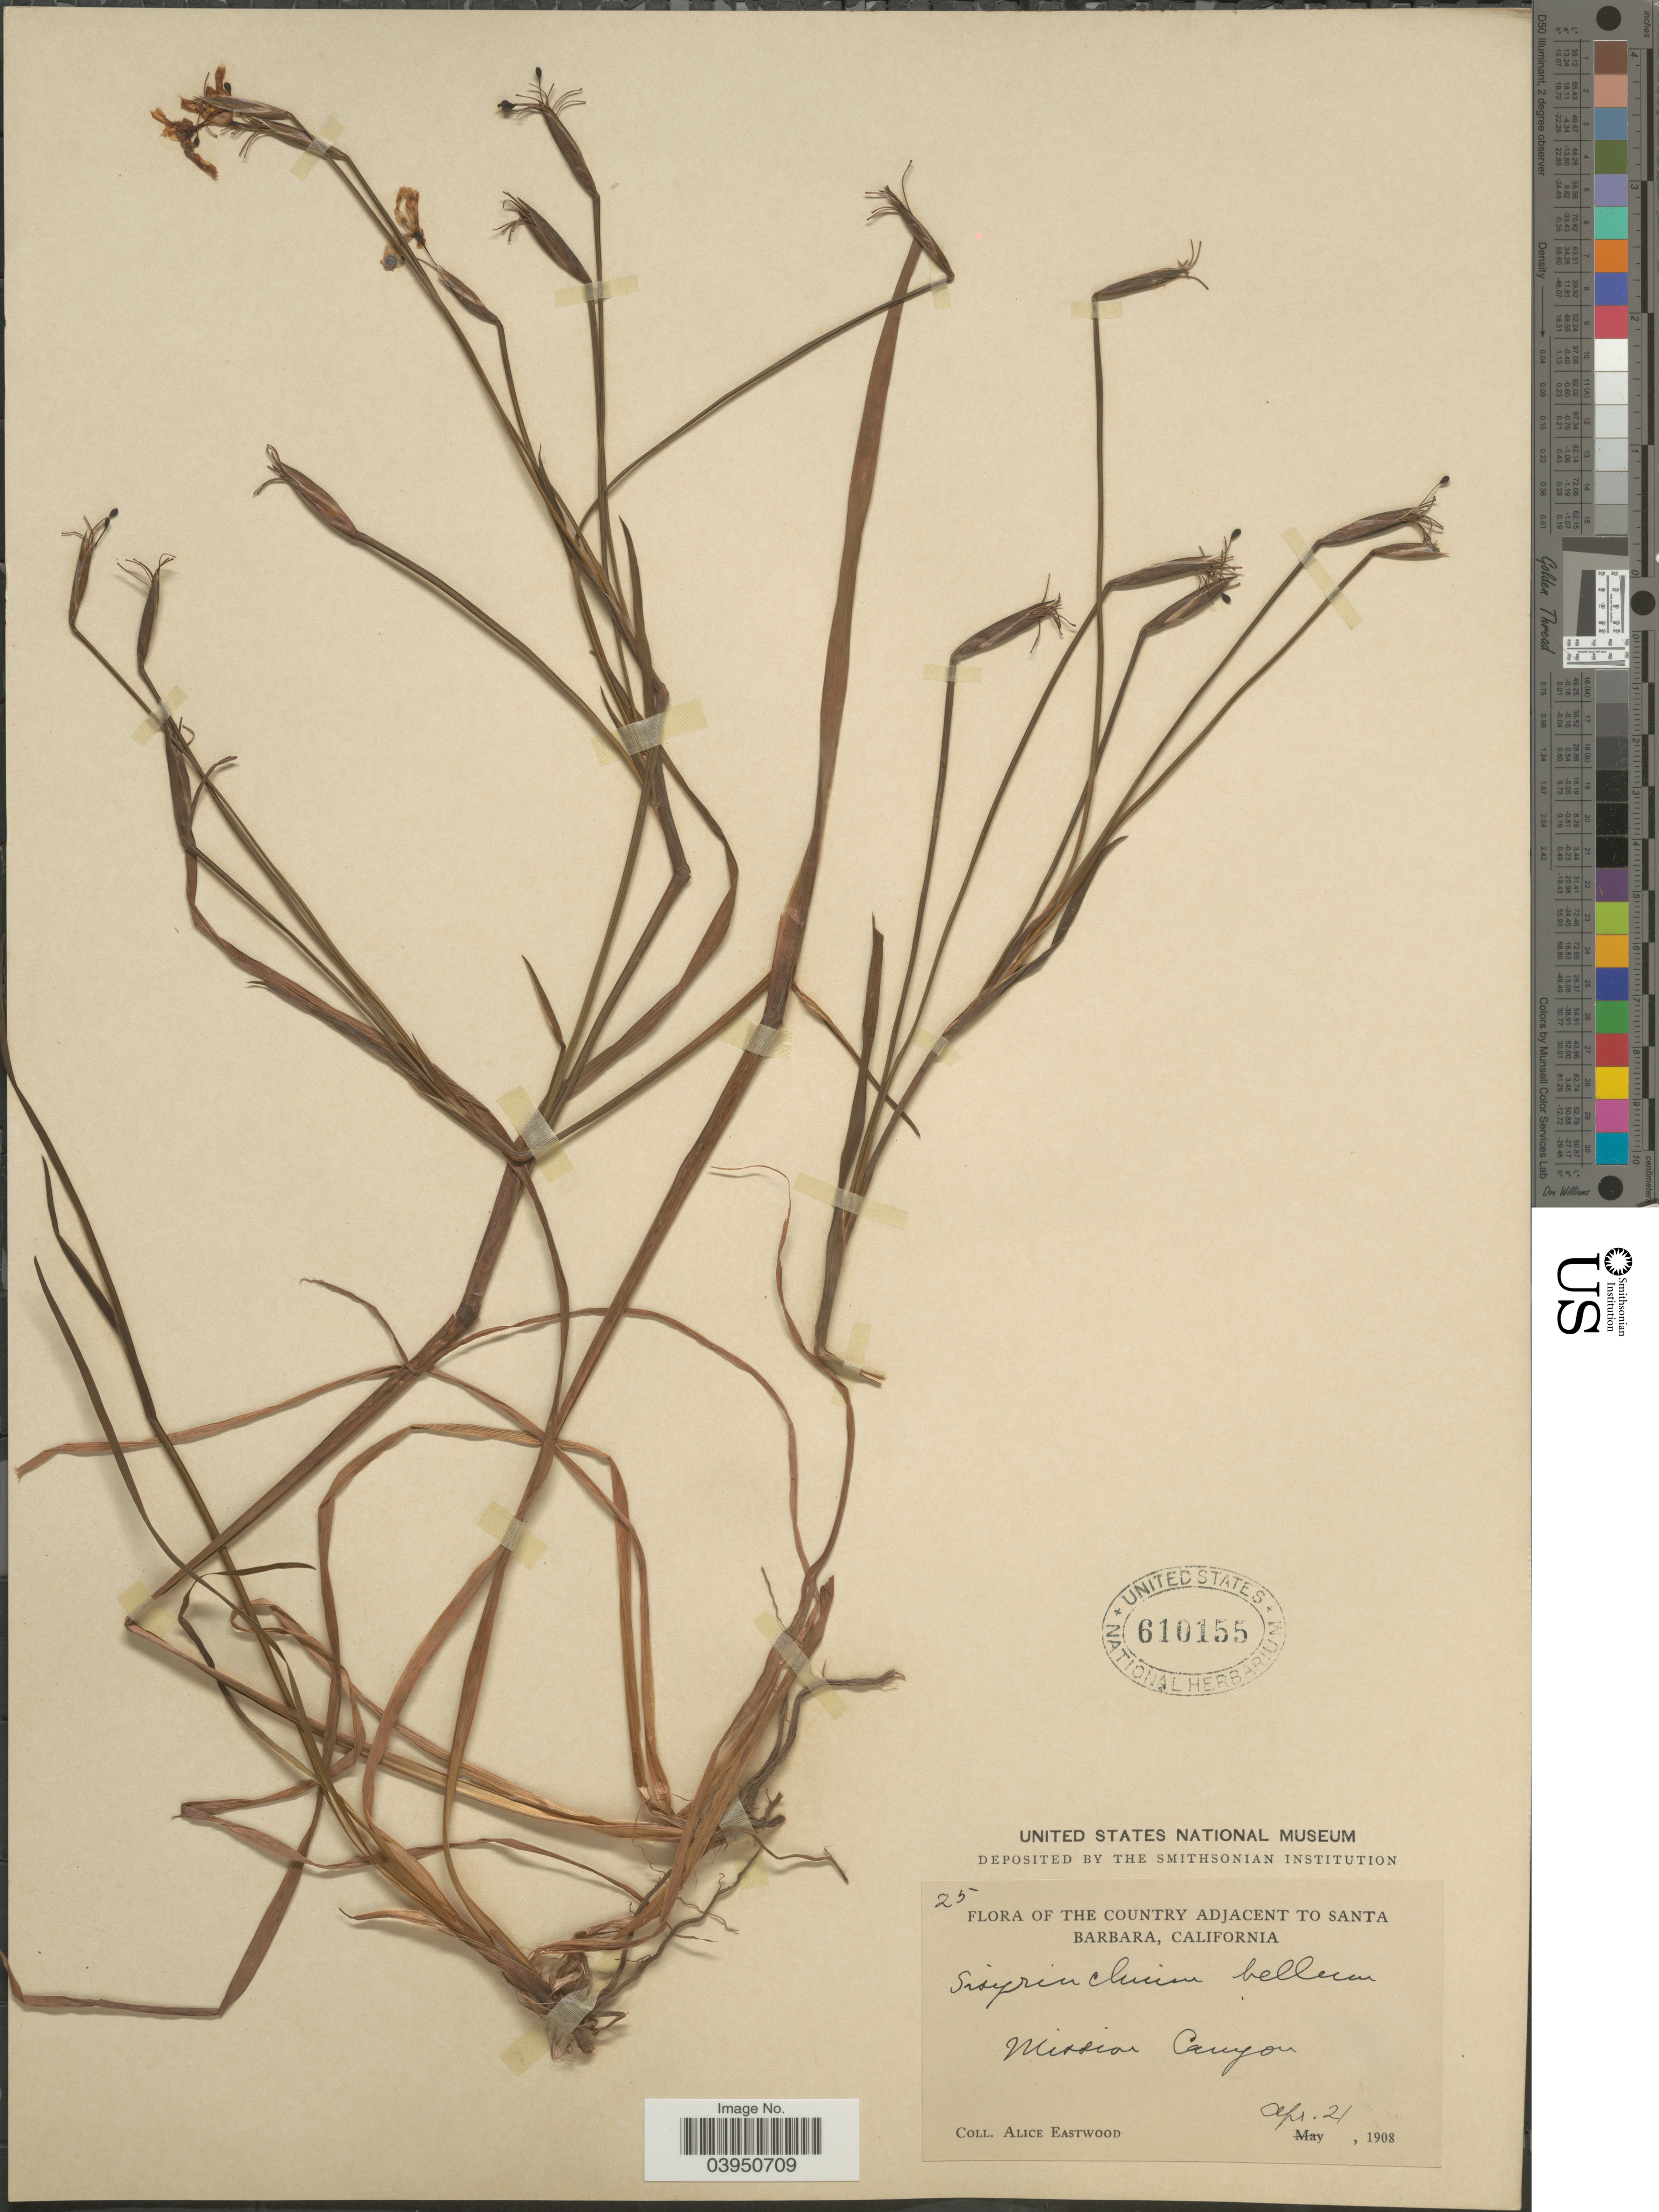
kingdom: Plantae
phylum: Tracheophyta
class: Liliopsida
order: Asparagales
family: Iridaceae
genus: Sisyrinchium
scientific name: Sisyrinchium bellum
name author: S. Watson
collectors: A. Eastwood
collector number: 25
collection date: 1908-04-21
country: United States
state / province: California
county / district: Santa Barbara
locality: The Country adjacent to Santa Barbara. Mission Canyon.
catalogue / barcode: US 610155